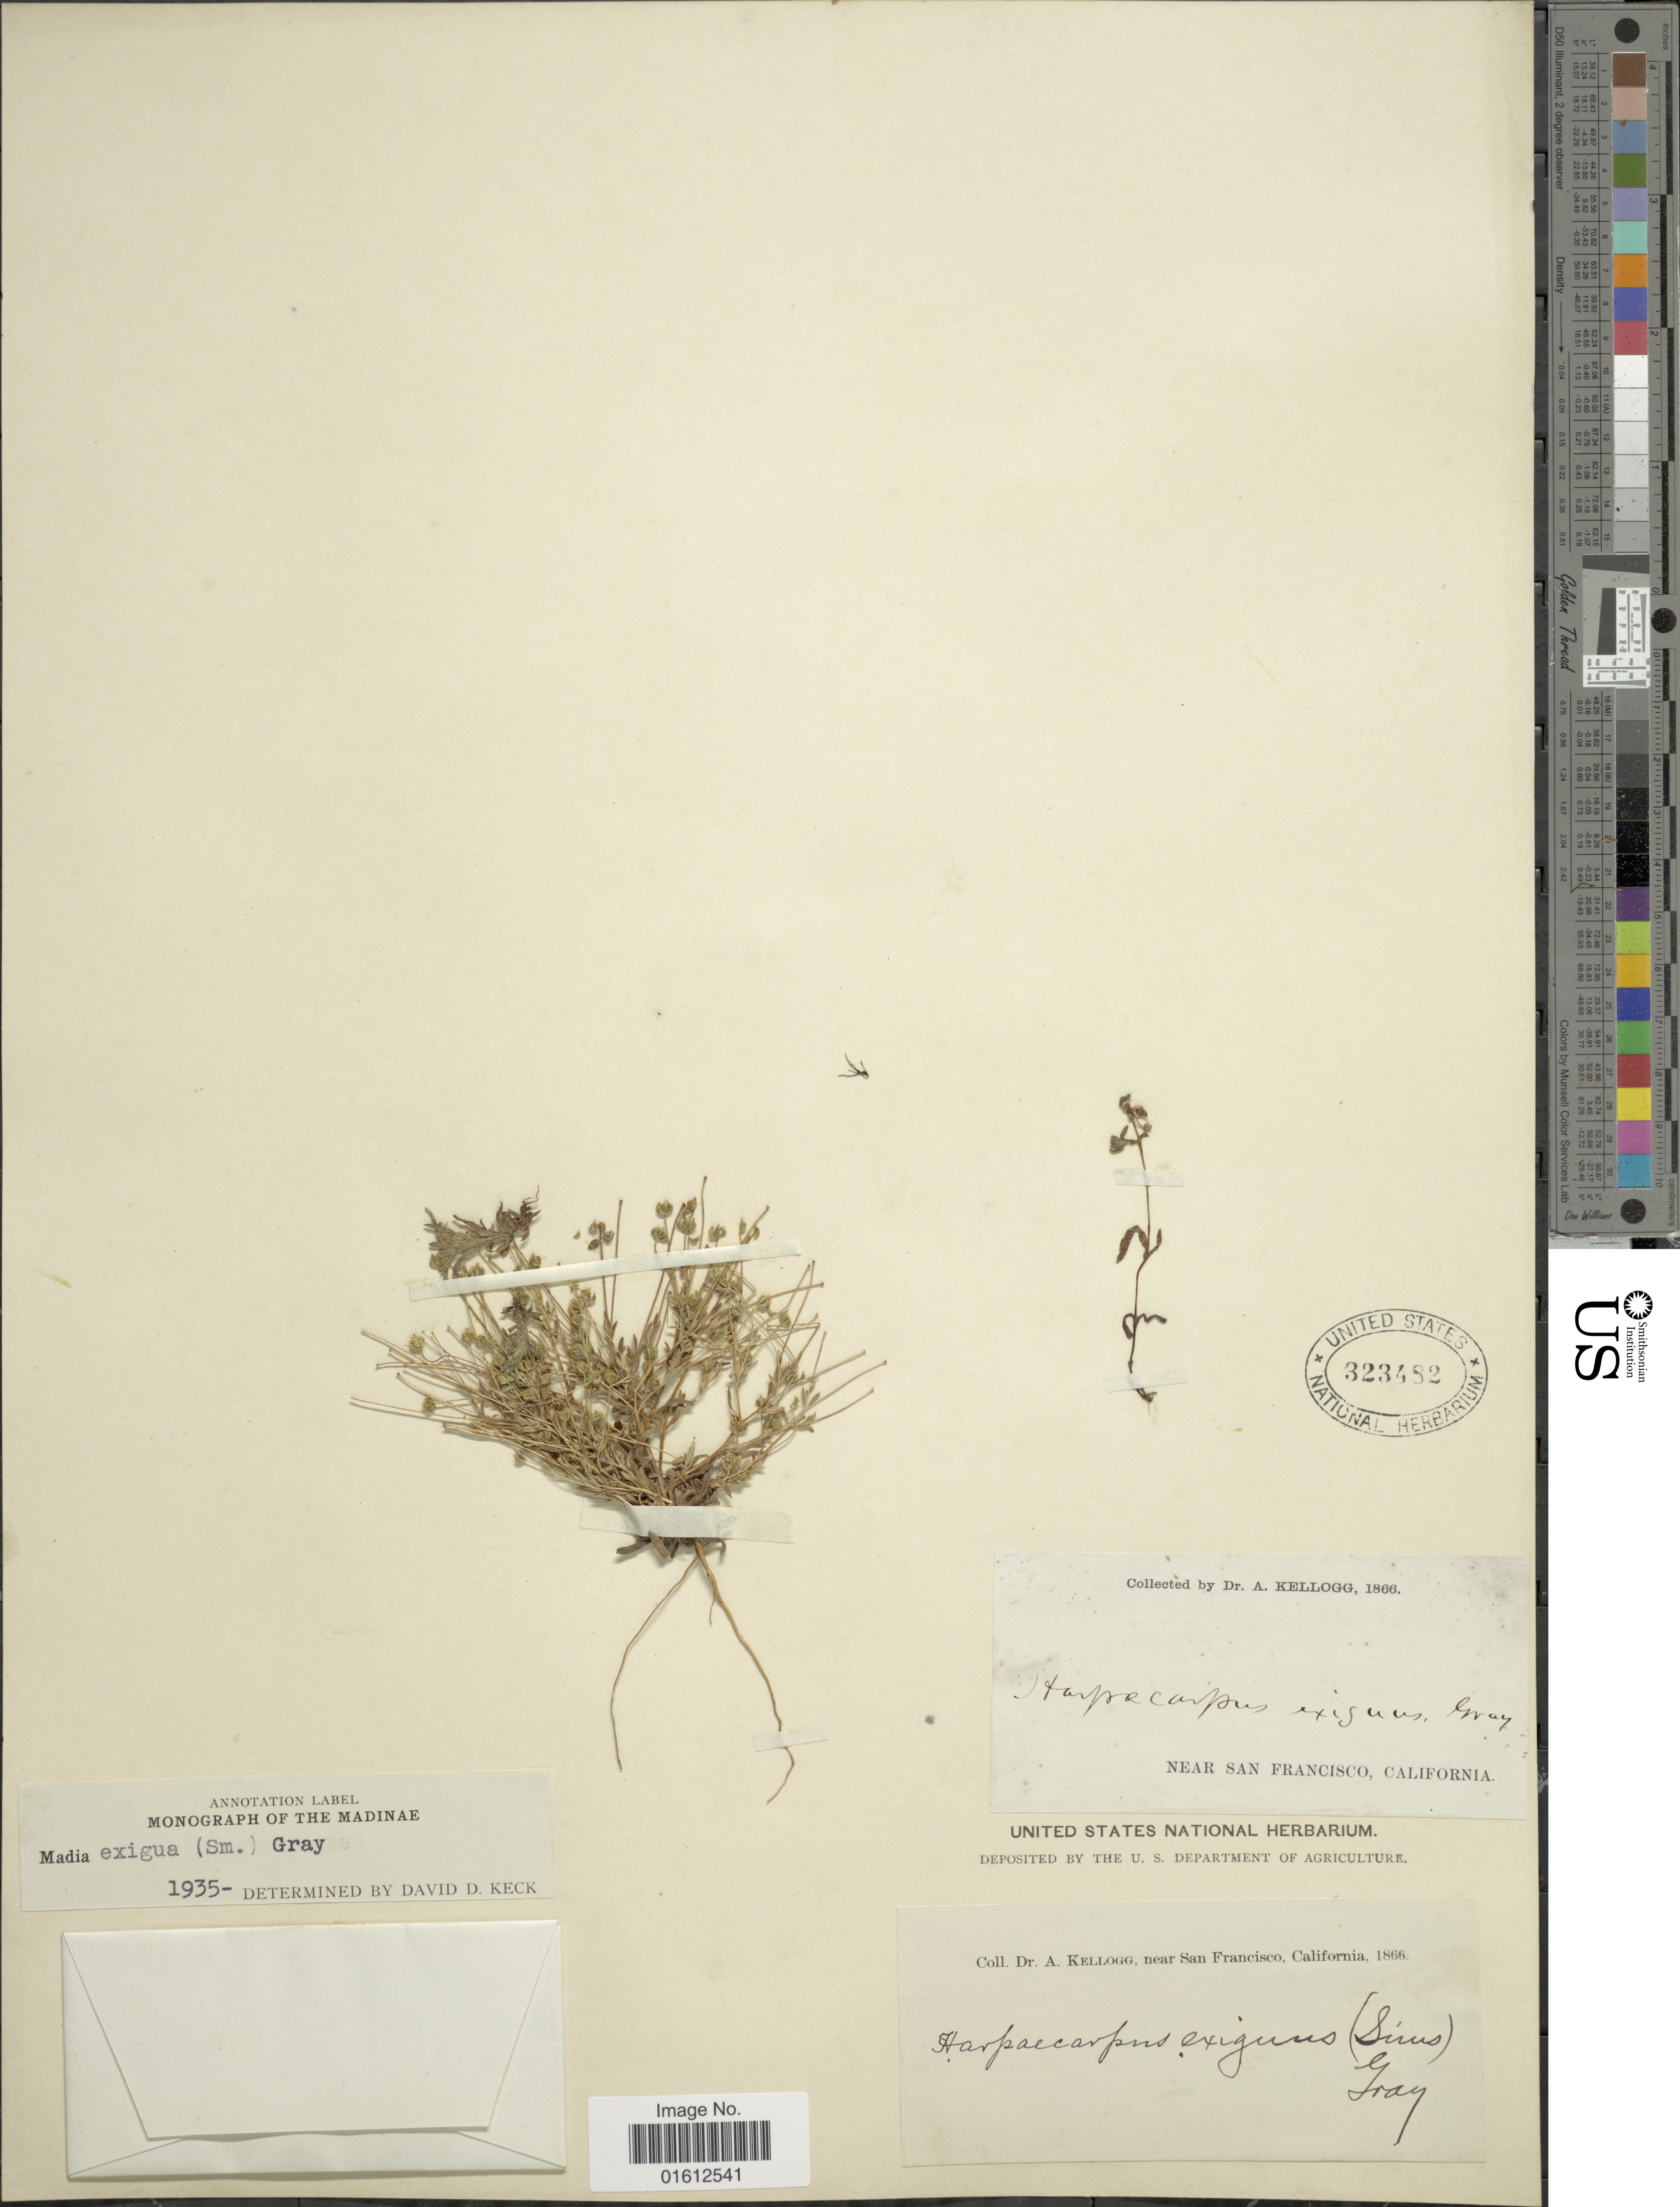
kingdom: Plantae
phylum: Tracheophyta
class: Magnoliopsida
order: Asterales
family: Asteraceae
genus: Madia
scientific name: Madia exigua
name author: (Sm.) A. Gray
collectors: A. Kellogg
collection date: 1866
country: United States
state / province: California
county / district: San Francisco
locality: Near San Francisco.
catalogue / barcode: US 323482